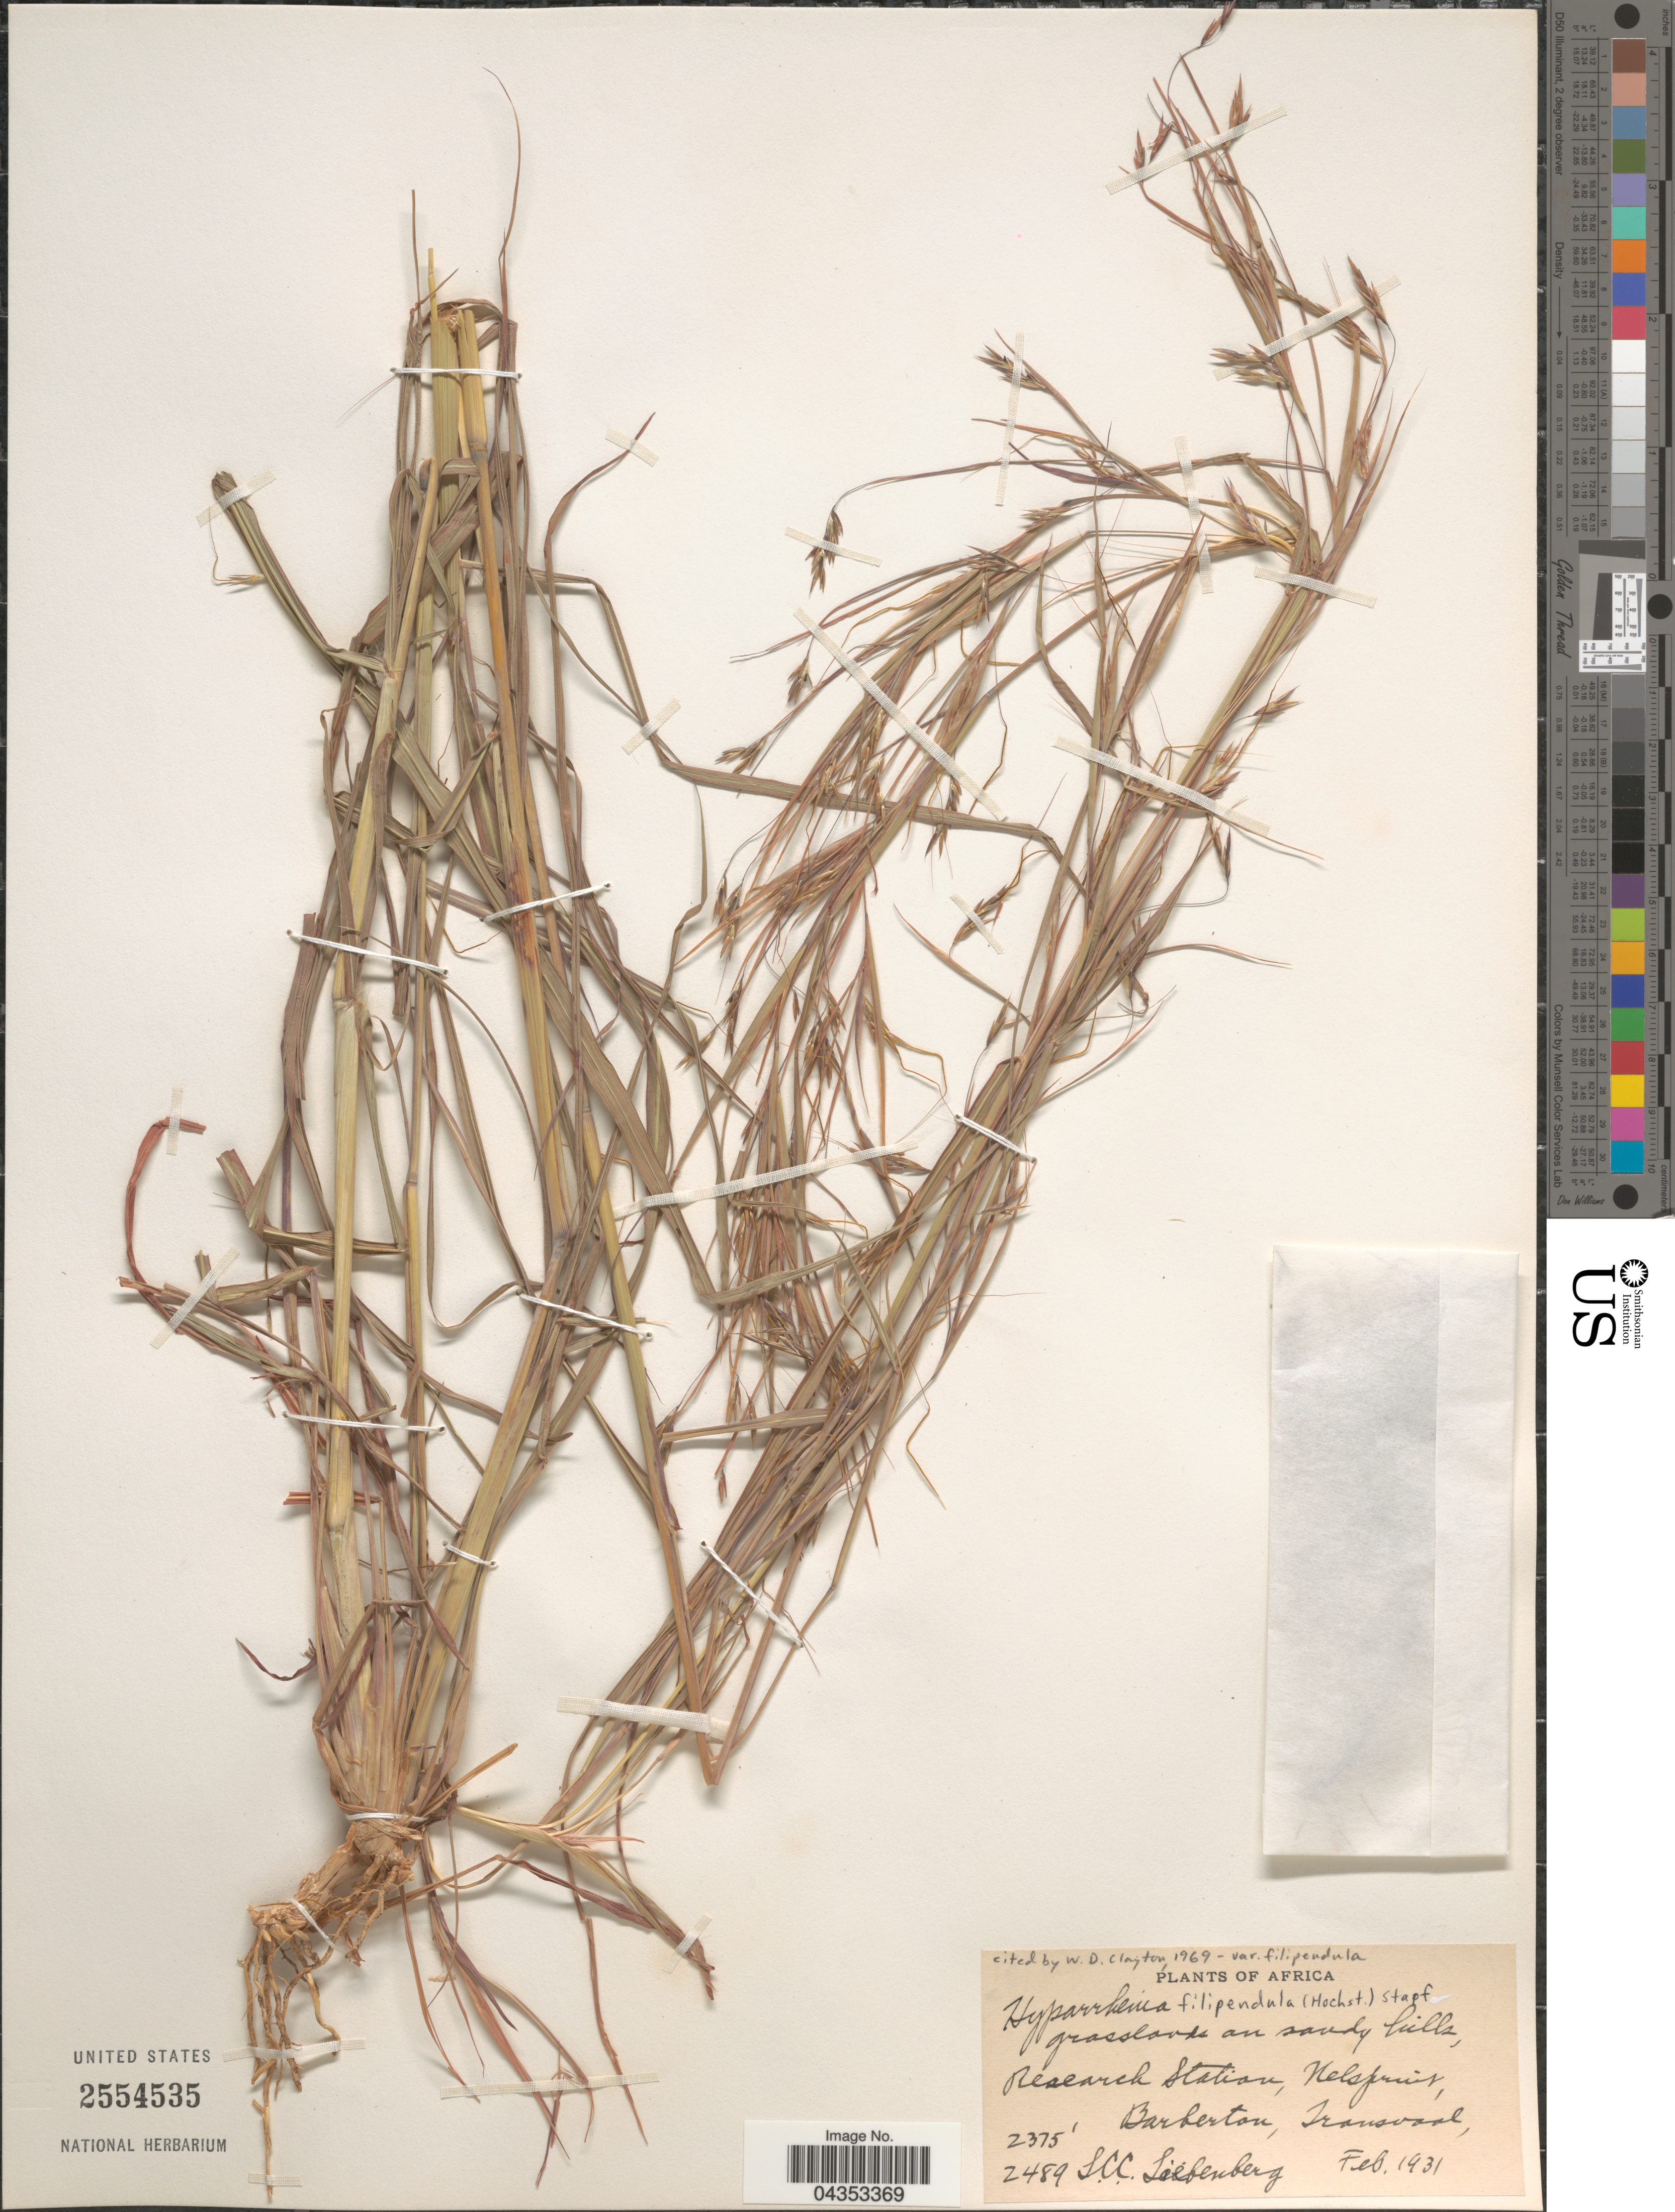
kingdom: Plantae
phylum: Tracheophyta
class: Liliopsida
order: Poales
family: Poaceae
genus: Hyparrhenia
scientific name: Hyparrhenia filipendula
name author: (Hochr.) Stapf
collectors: L. Liebenberg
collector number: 2489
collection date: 1931-02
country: South Africa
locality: Grasslands on sandy hills, Research Station, Nelspruit, Barberton, Transvaal.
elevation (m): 724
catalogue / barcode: US 2554535